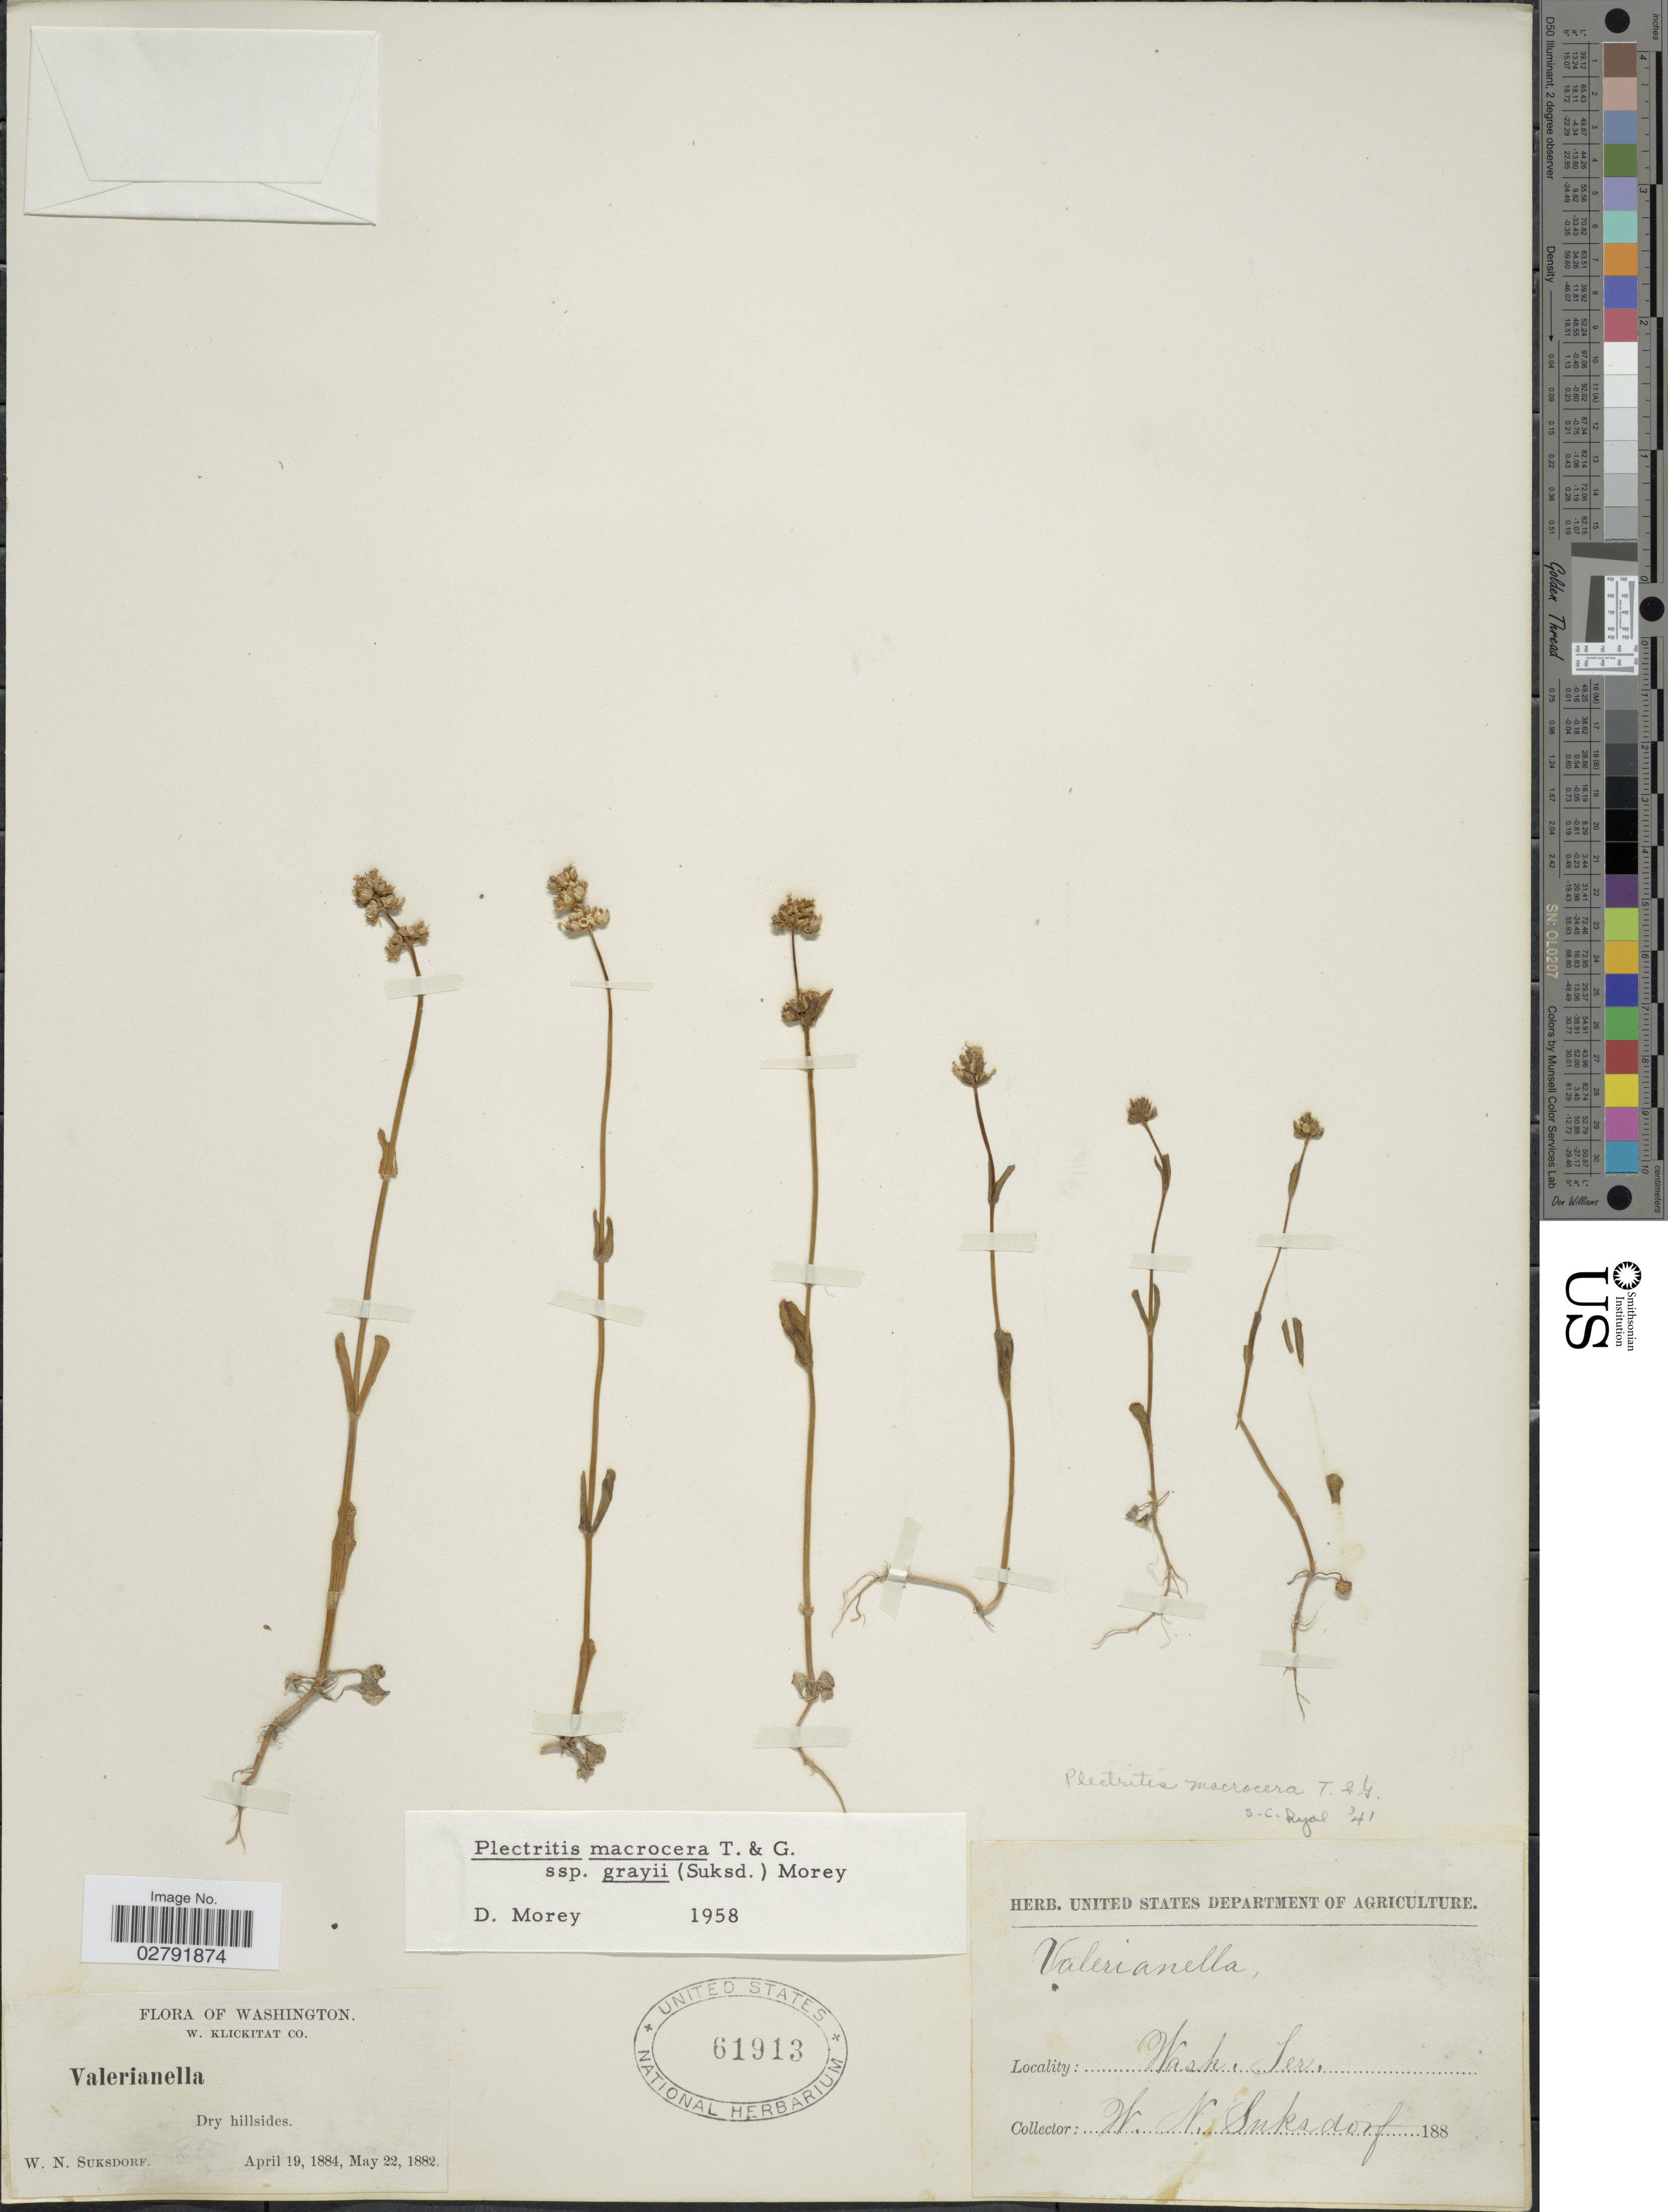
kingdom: Plantae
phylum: Tracheophyta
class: Magnoliopsida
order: Dipsacales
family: Caprifoliaceae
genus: Plectritis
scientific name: Plectritis macrocera subsp. grayi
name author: (Suksd.) Morey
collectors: W. N. Suksdorf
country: United States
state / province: Washington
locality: Wash. Ter.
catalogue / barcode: US 61913